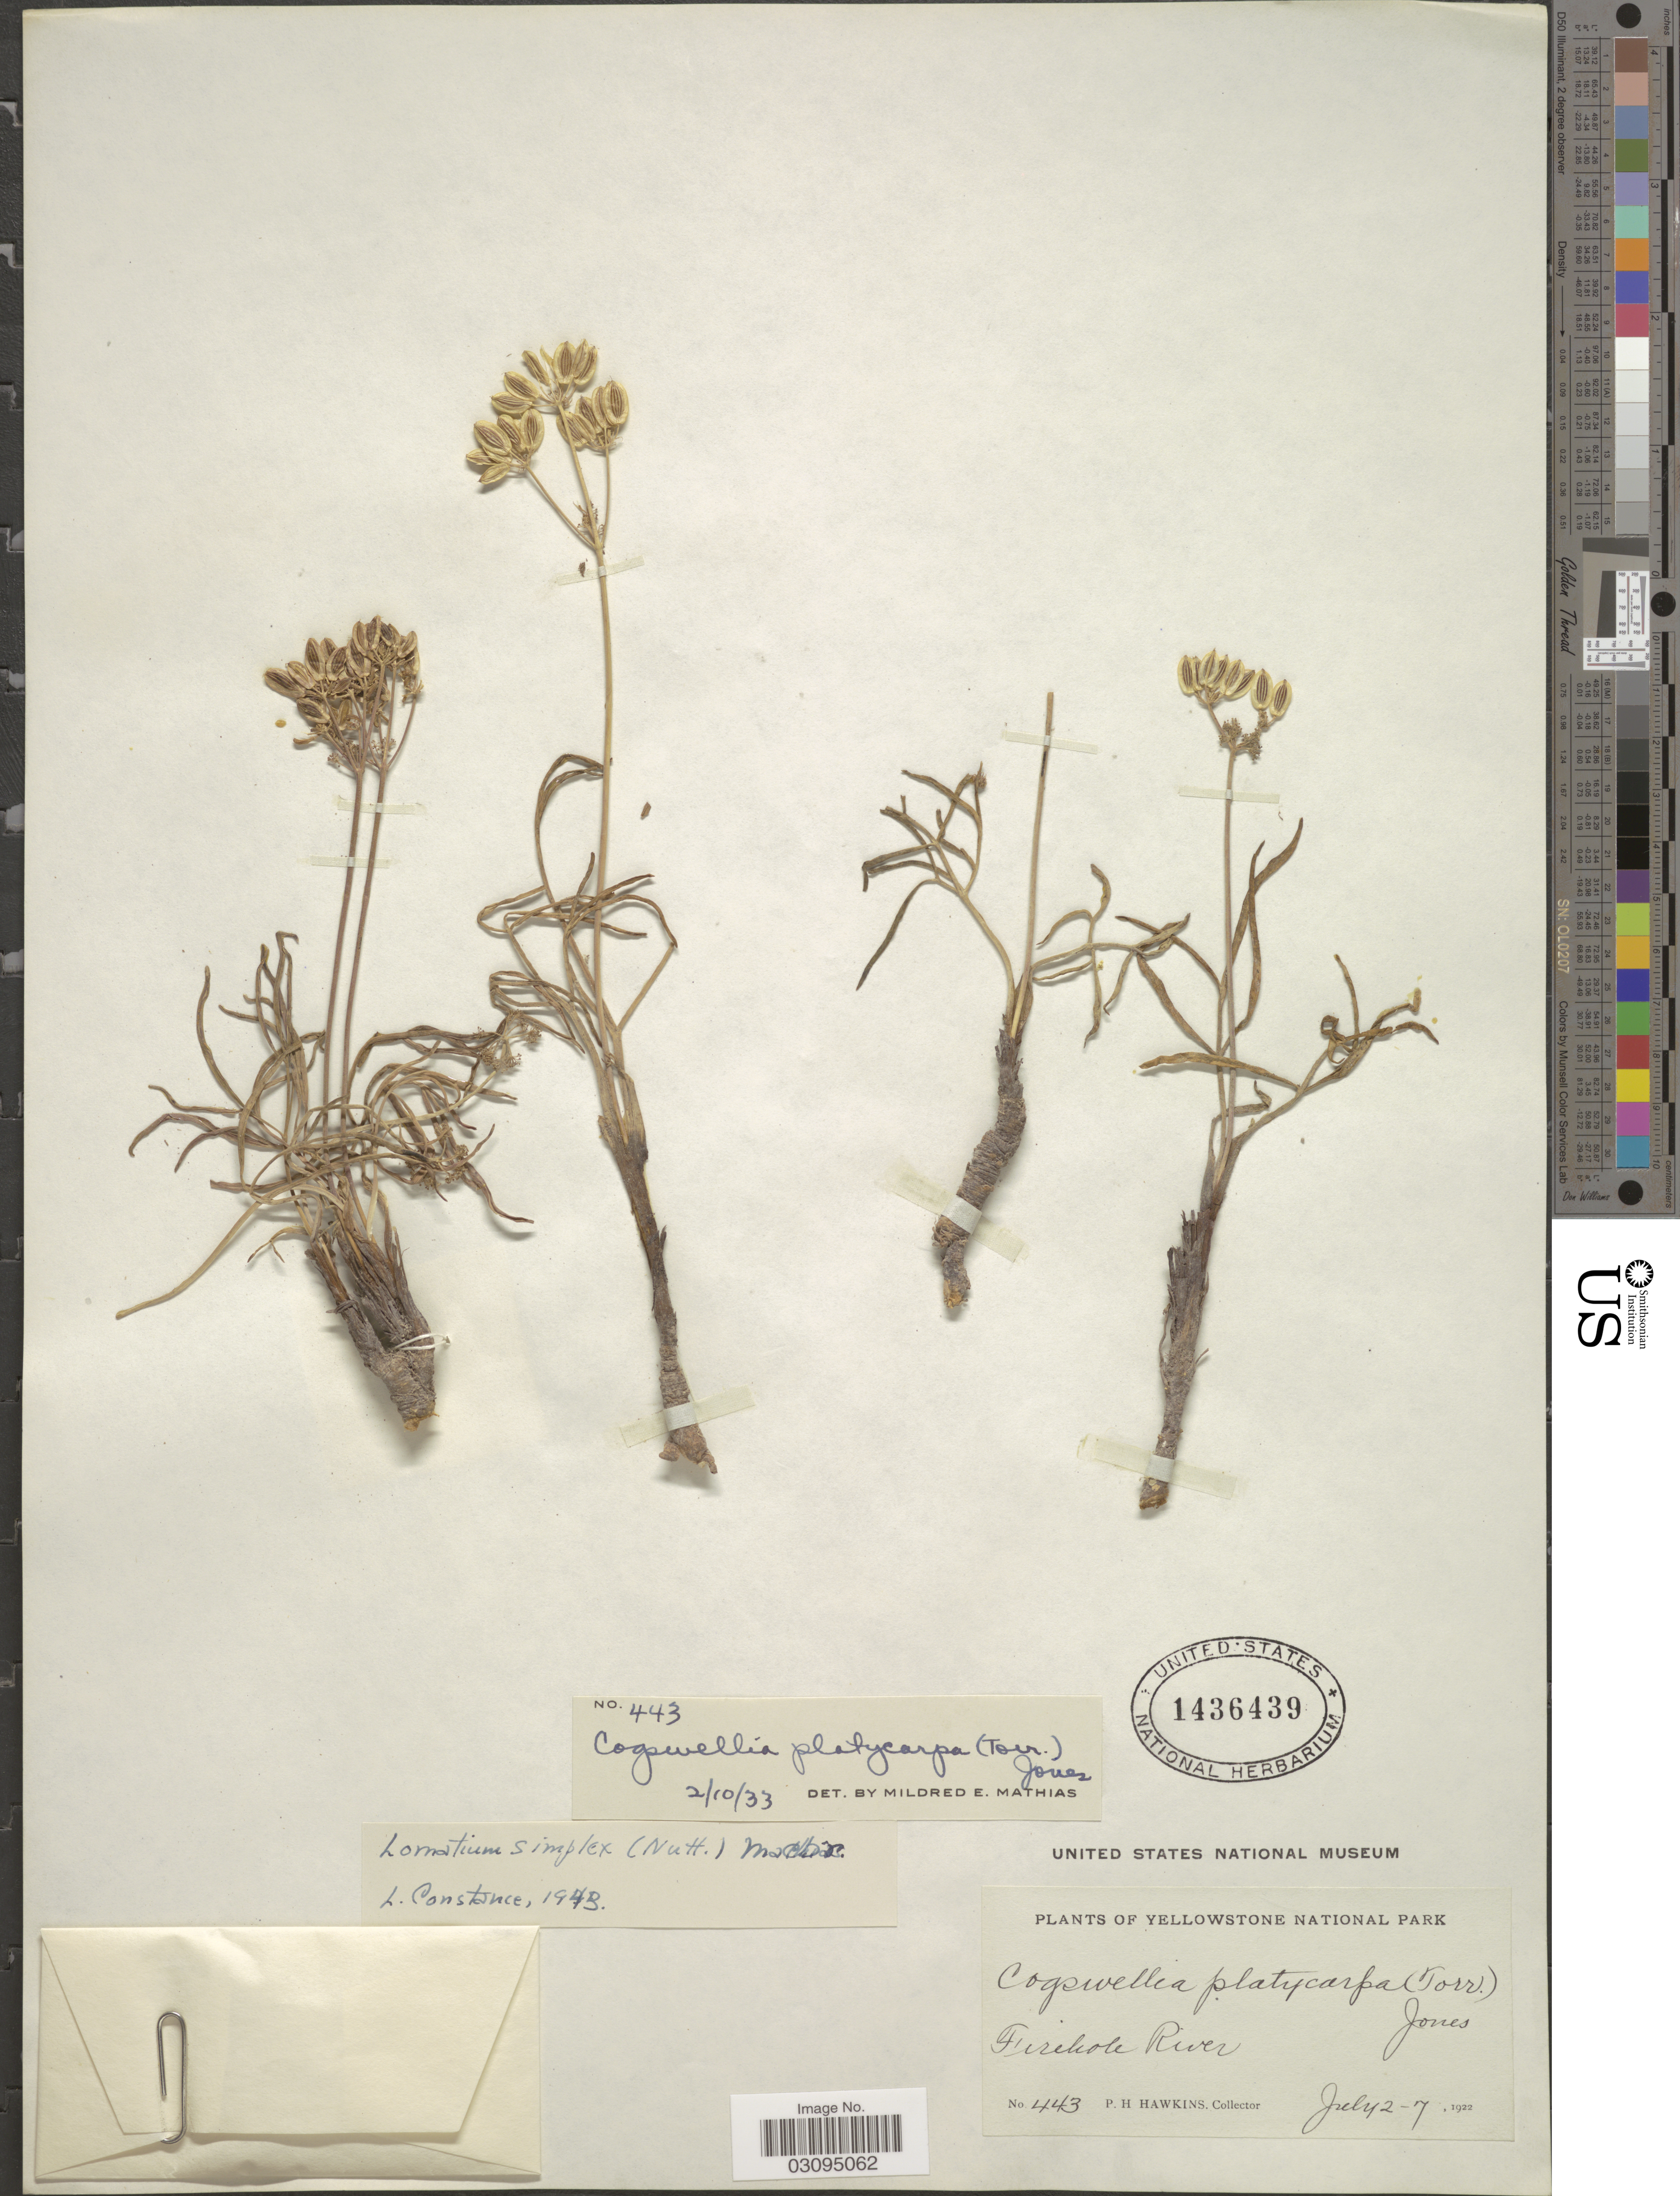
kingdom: Plantae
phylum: Tracheophyta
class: Magnoliopsida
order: Apiales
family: Apiaceae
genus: Lomatium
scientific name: Lomatium simplex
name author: (Nutt. ex S. Watson) J.F. Macbr.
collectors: P. Hawkins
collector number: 443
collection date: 1922-07-02/1922-07-07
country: United States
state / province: Montana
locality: Yellowstone National Park, Firkole River.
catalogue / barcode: US 1436439